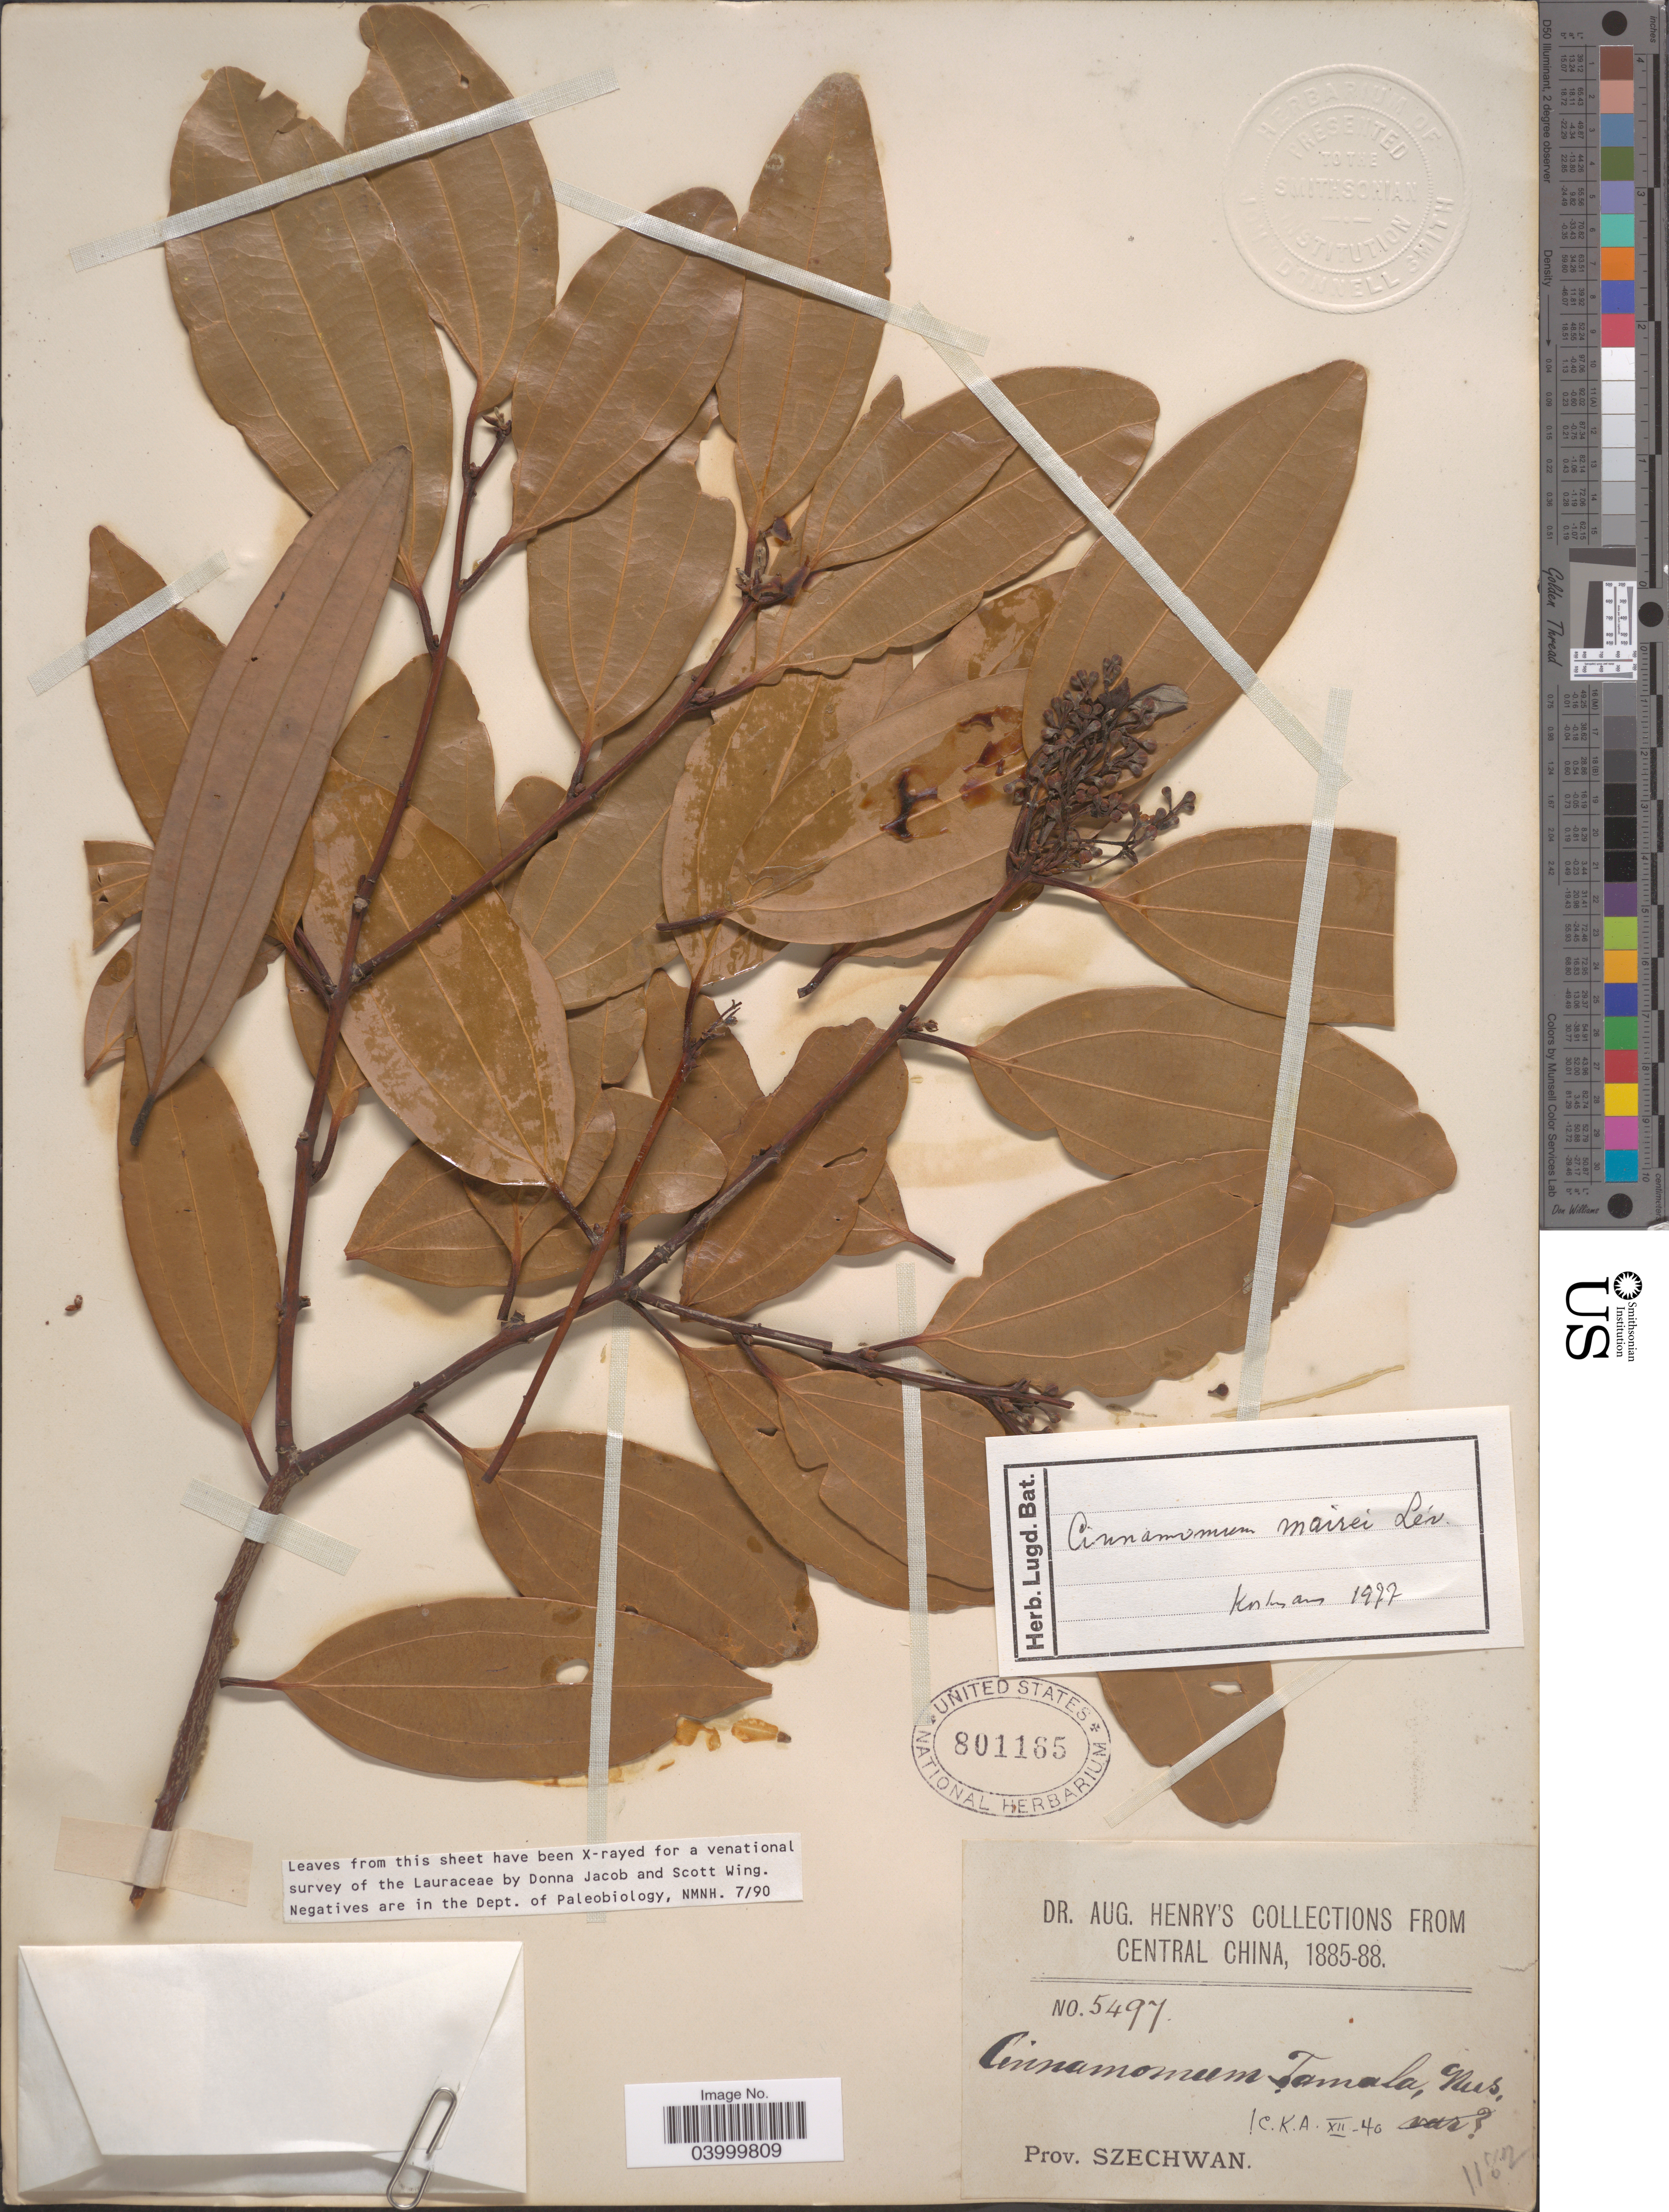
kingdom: Plantae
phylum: Tracheophyta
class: Magnoliopsida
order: Laurales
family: Lauraceae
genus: Cinnamomum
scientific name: Cinnamomum mairei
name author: Lév.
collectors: A. Henry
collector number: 5497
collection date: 1885/1888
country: China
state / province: Sichuan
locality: Central China. Prov. Szechwan.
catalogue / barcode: US 801165